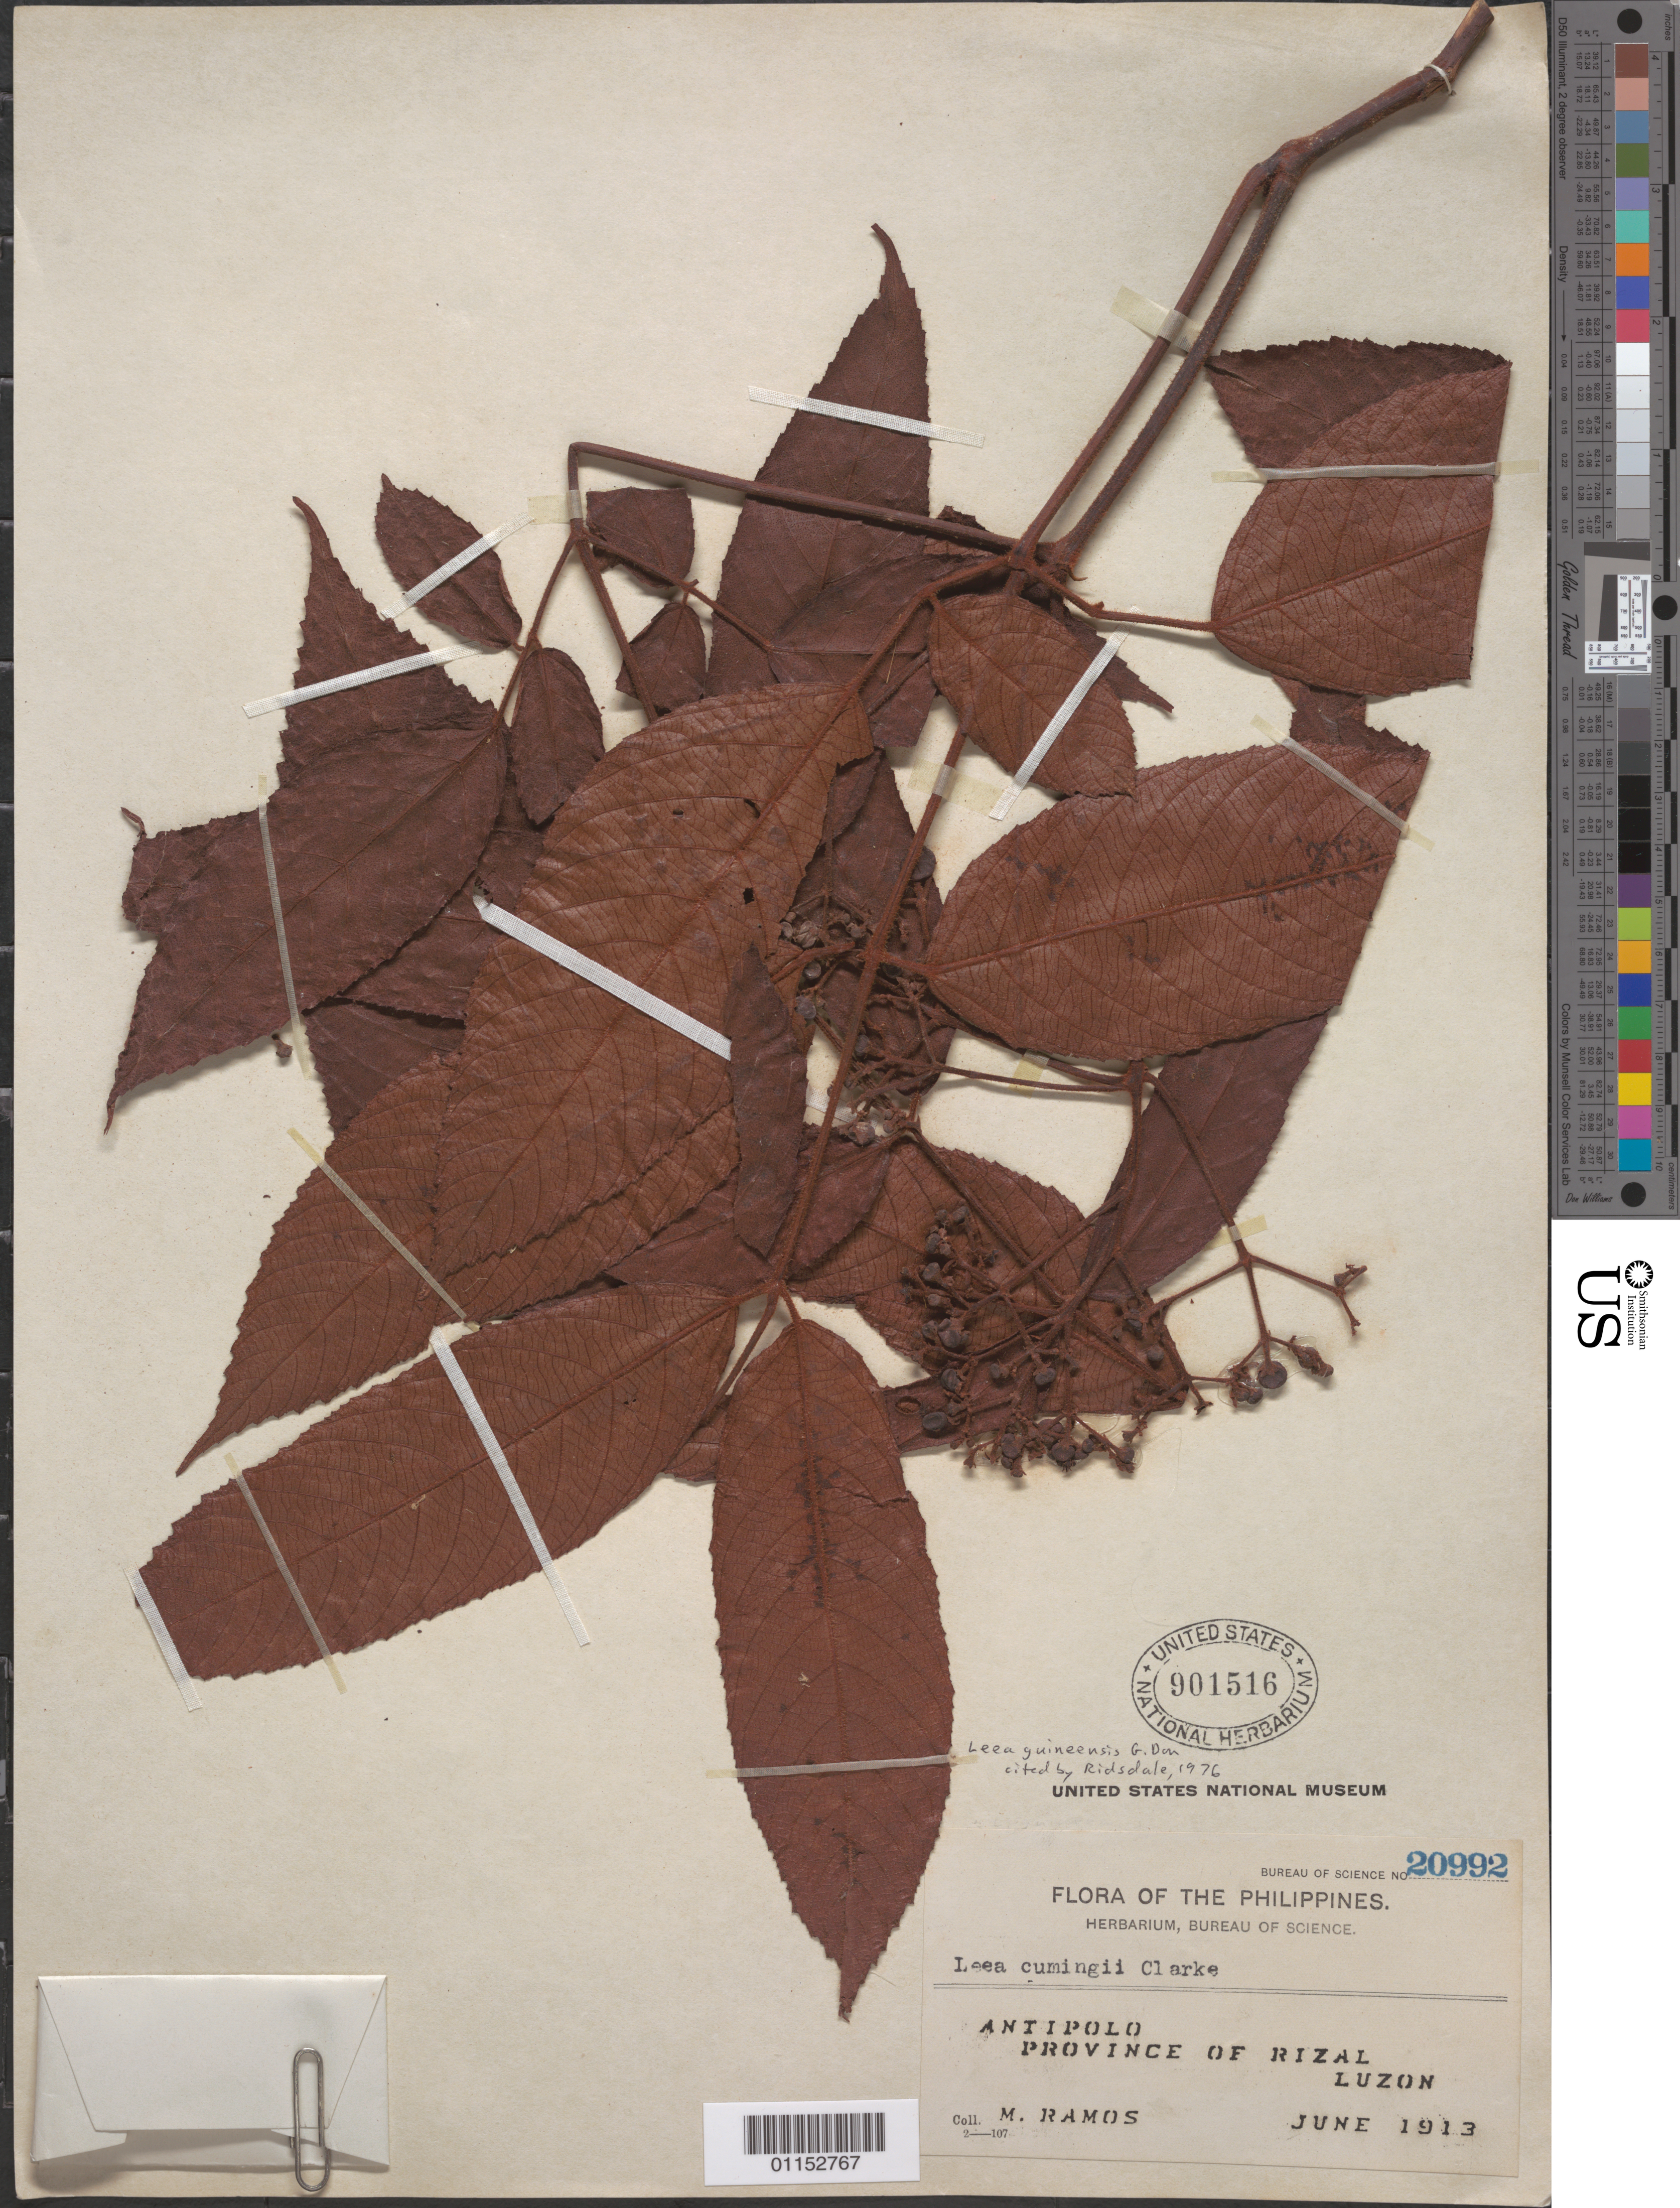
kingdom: Plantae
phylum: Tracheophyta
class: Magnoliopsida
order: Vitales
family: Vitaceae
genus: Leea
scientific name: Leea guineensis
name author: G. Don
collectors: M. Ramos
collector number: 20992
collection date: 1913-06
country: Philippines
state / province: Calabarzon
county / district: Rizal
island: Luzon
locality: Antipolo, Luzon.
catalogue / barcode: US 901516